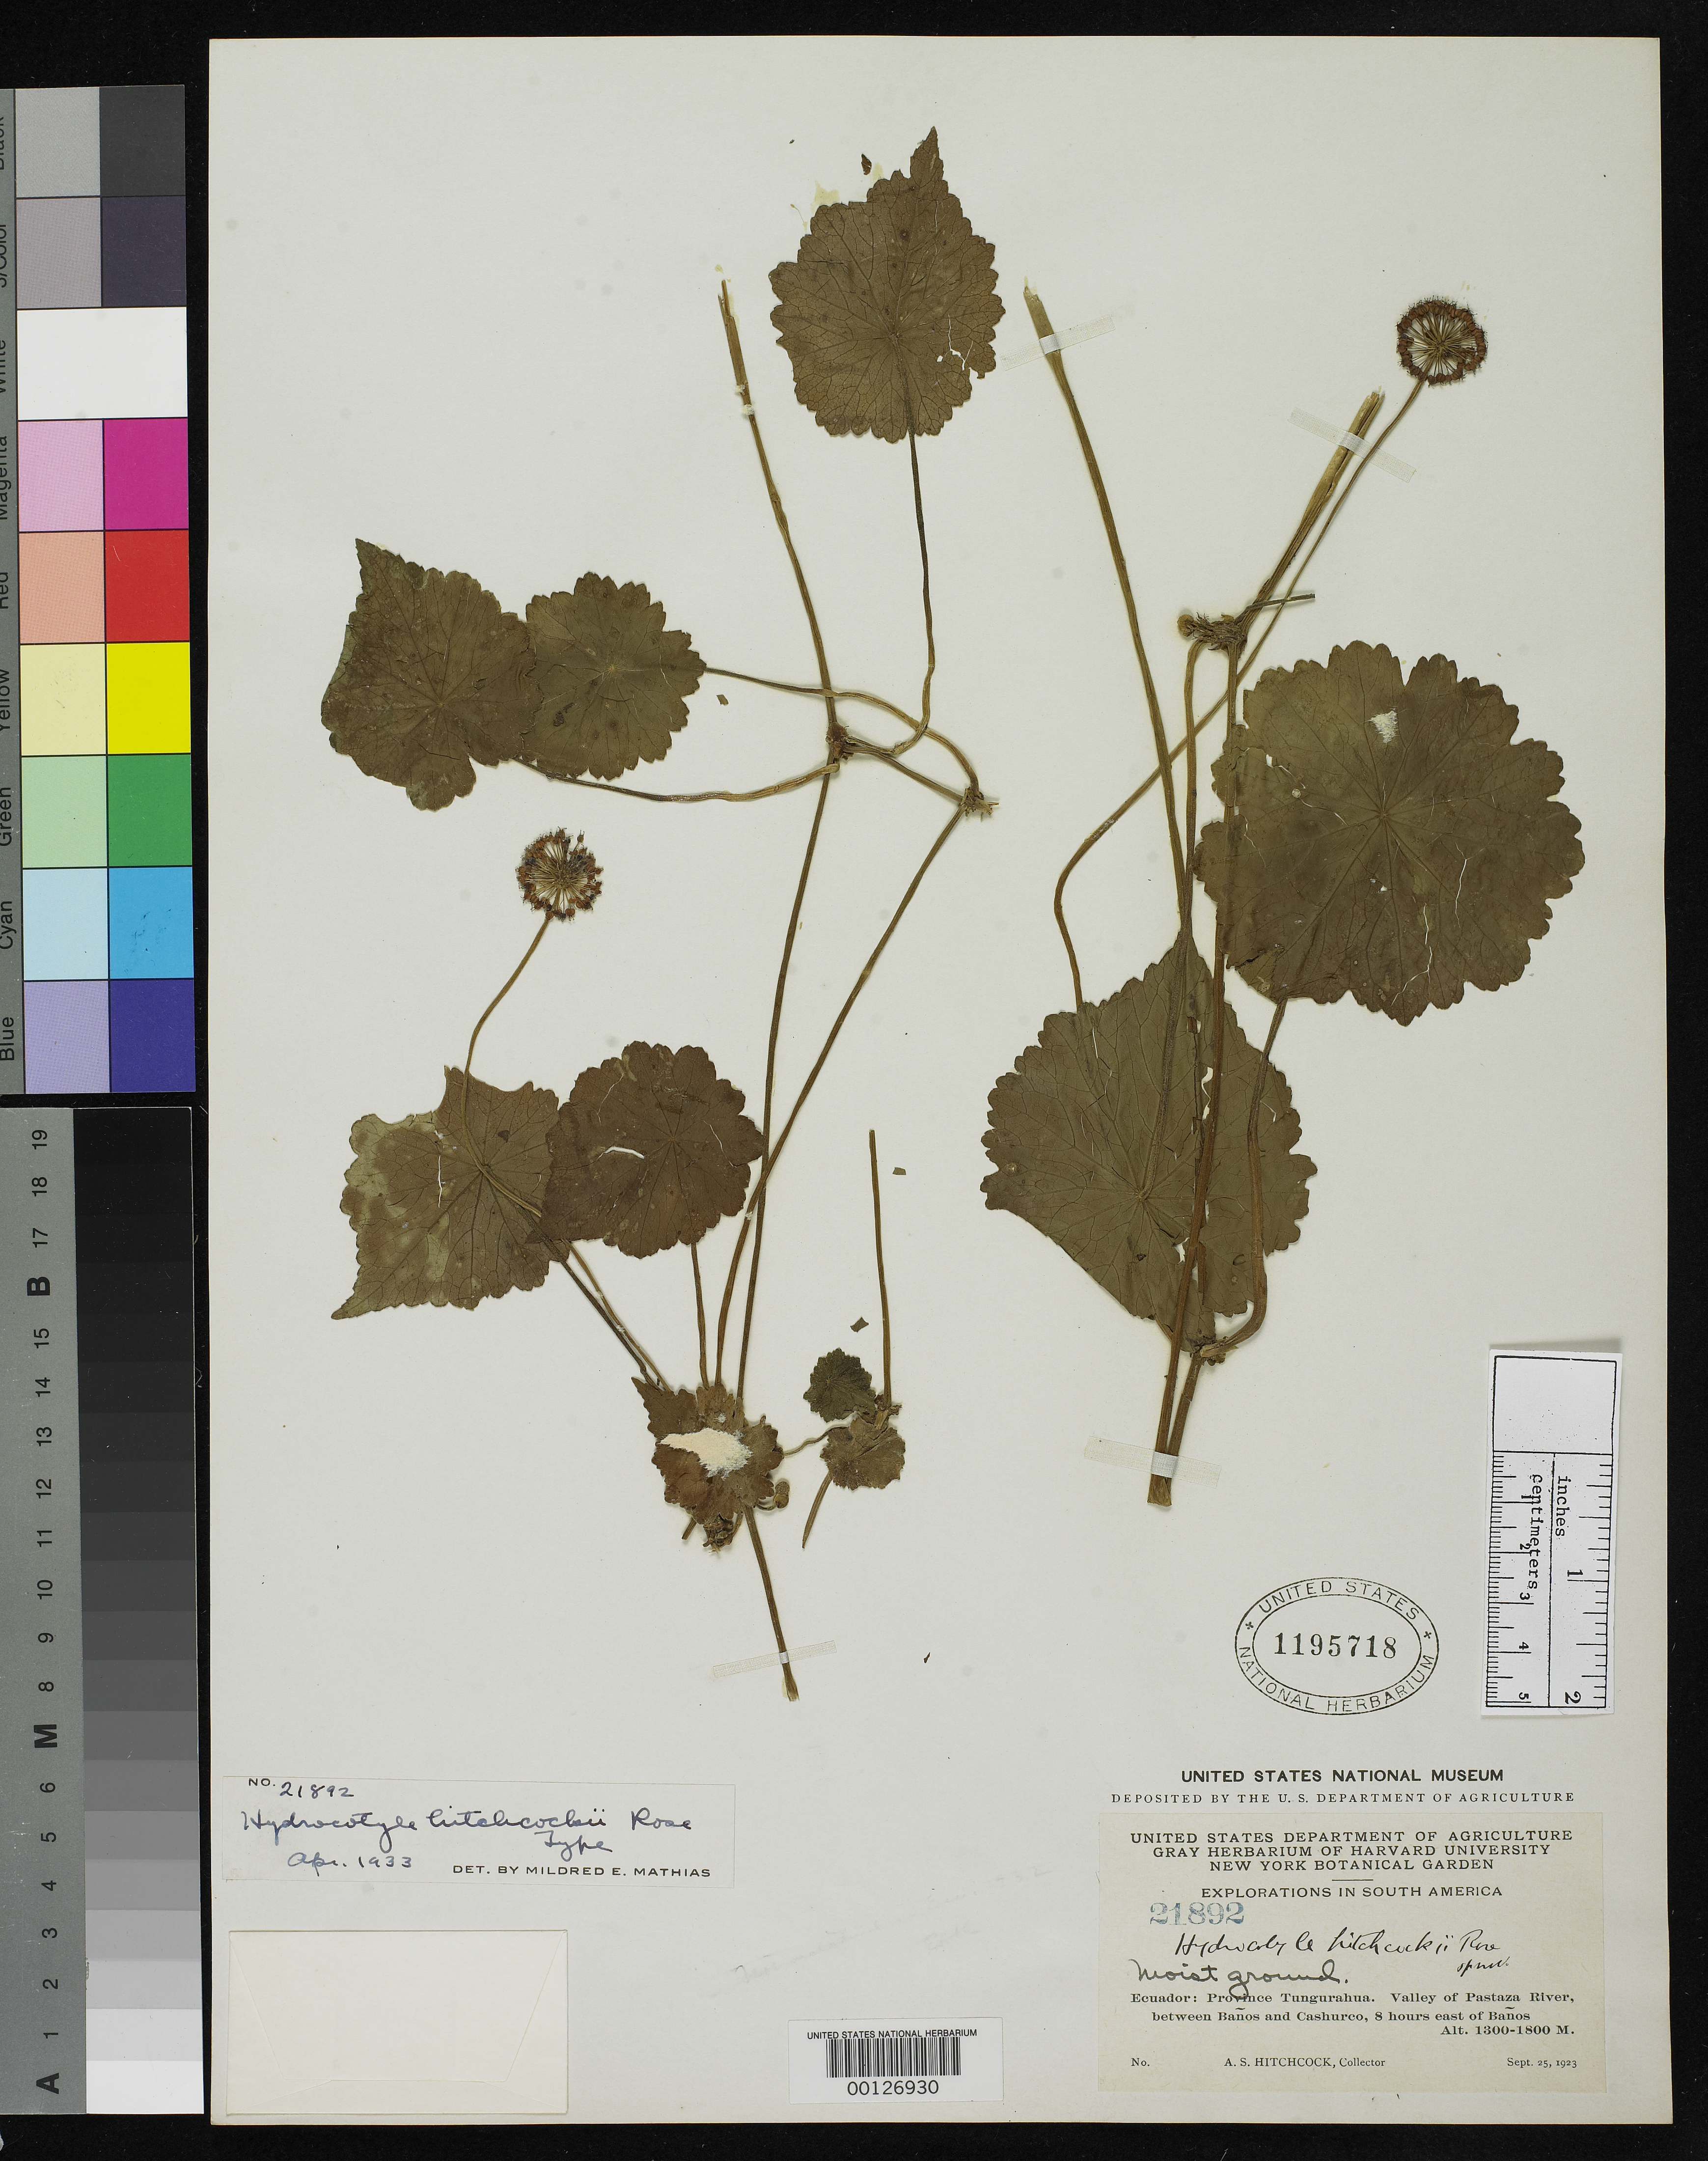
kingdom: Plantae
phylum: Tracheophyta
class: Magnoliopsida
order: Apiales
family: Araliaceae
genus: Hydrocotyle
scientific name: Hydrocotyle hitchcockii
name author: Rose ex Mathias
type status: Holotype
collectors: A. S. Hitchcock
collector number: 21892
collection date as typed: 25 Sep 1923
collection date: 1923-09-25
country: Ecuador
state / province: Tungurahua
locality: Pastaza River Valley between Banos and Cashurco.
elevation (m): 1300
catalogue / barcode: US 1195718